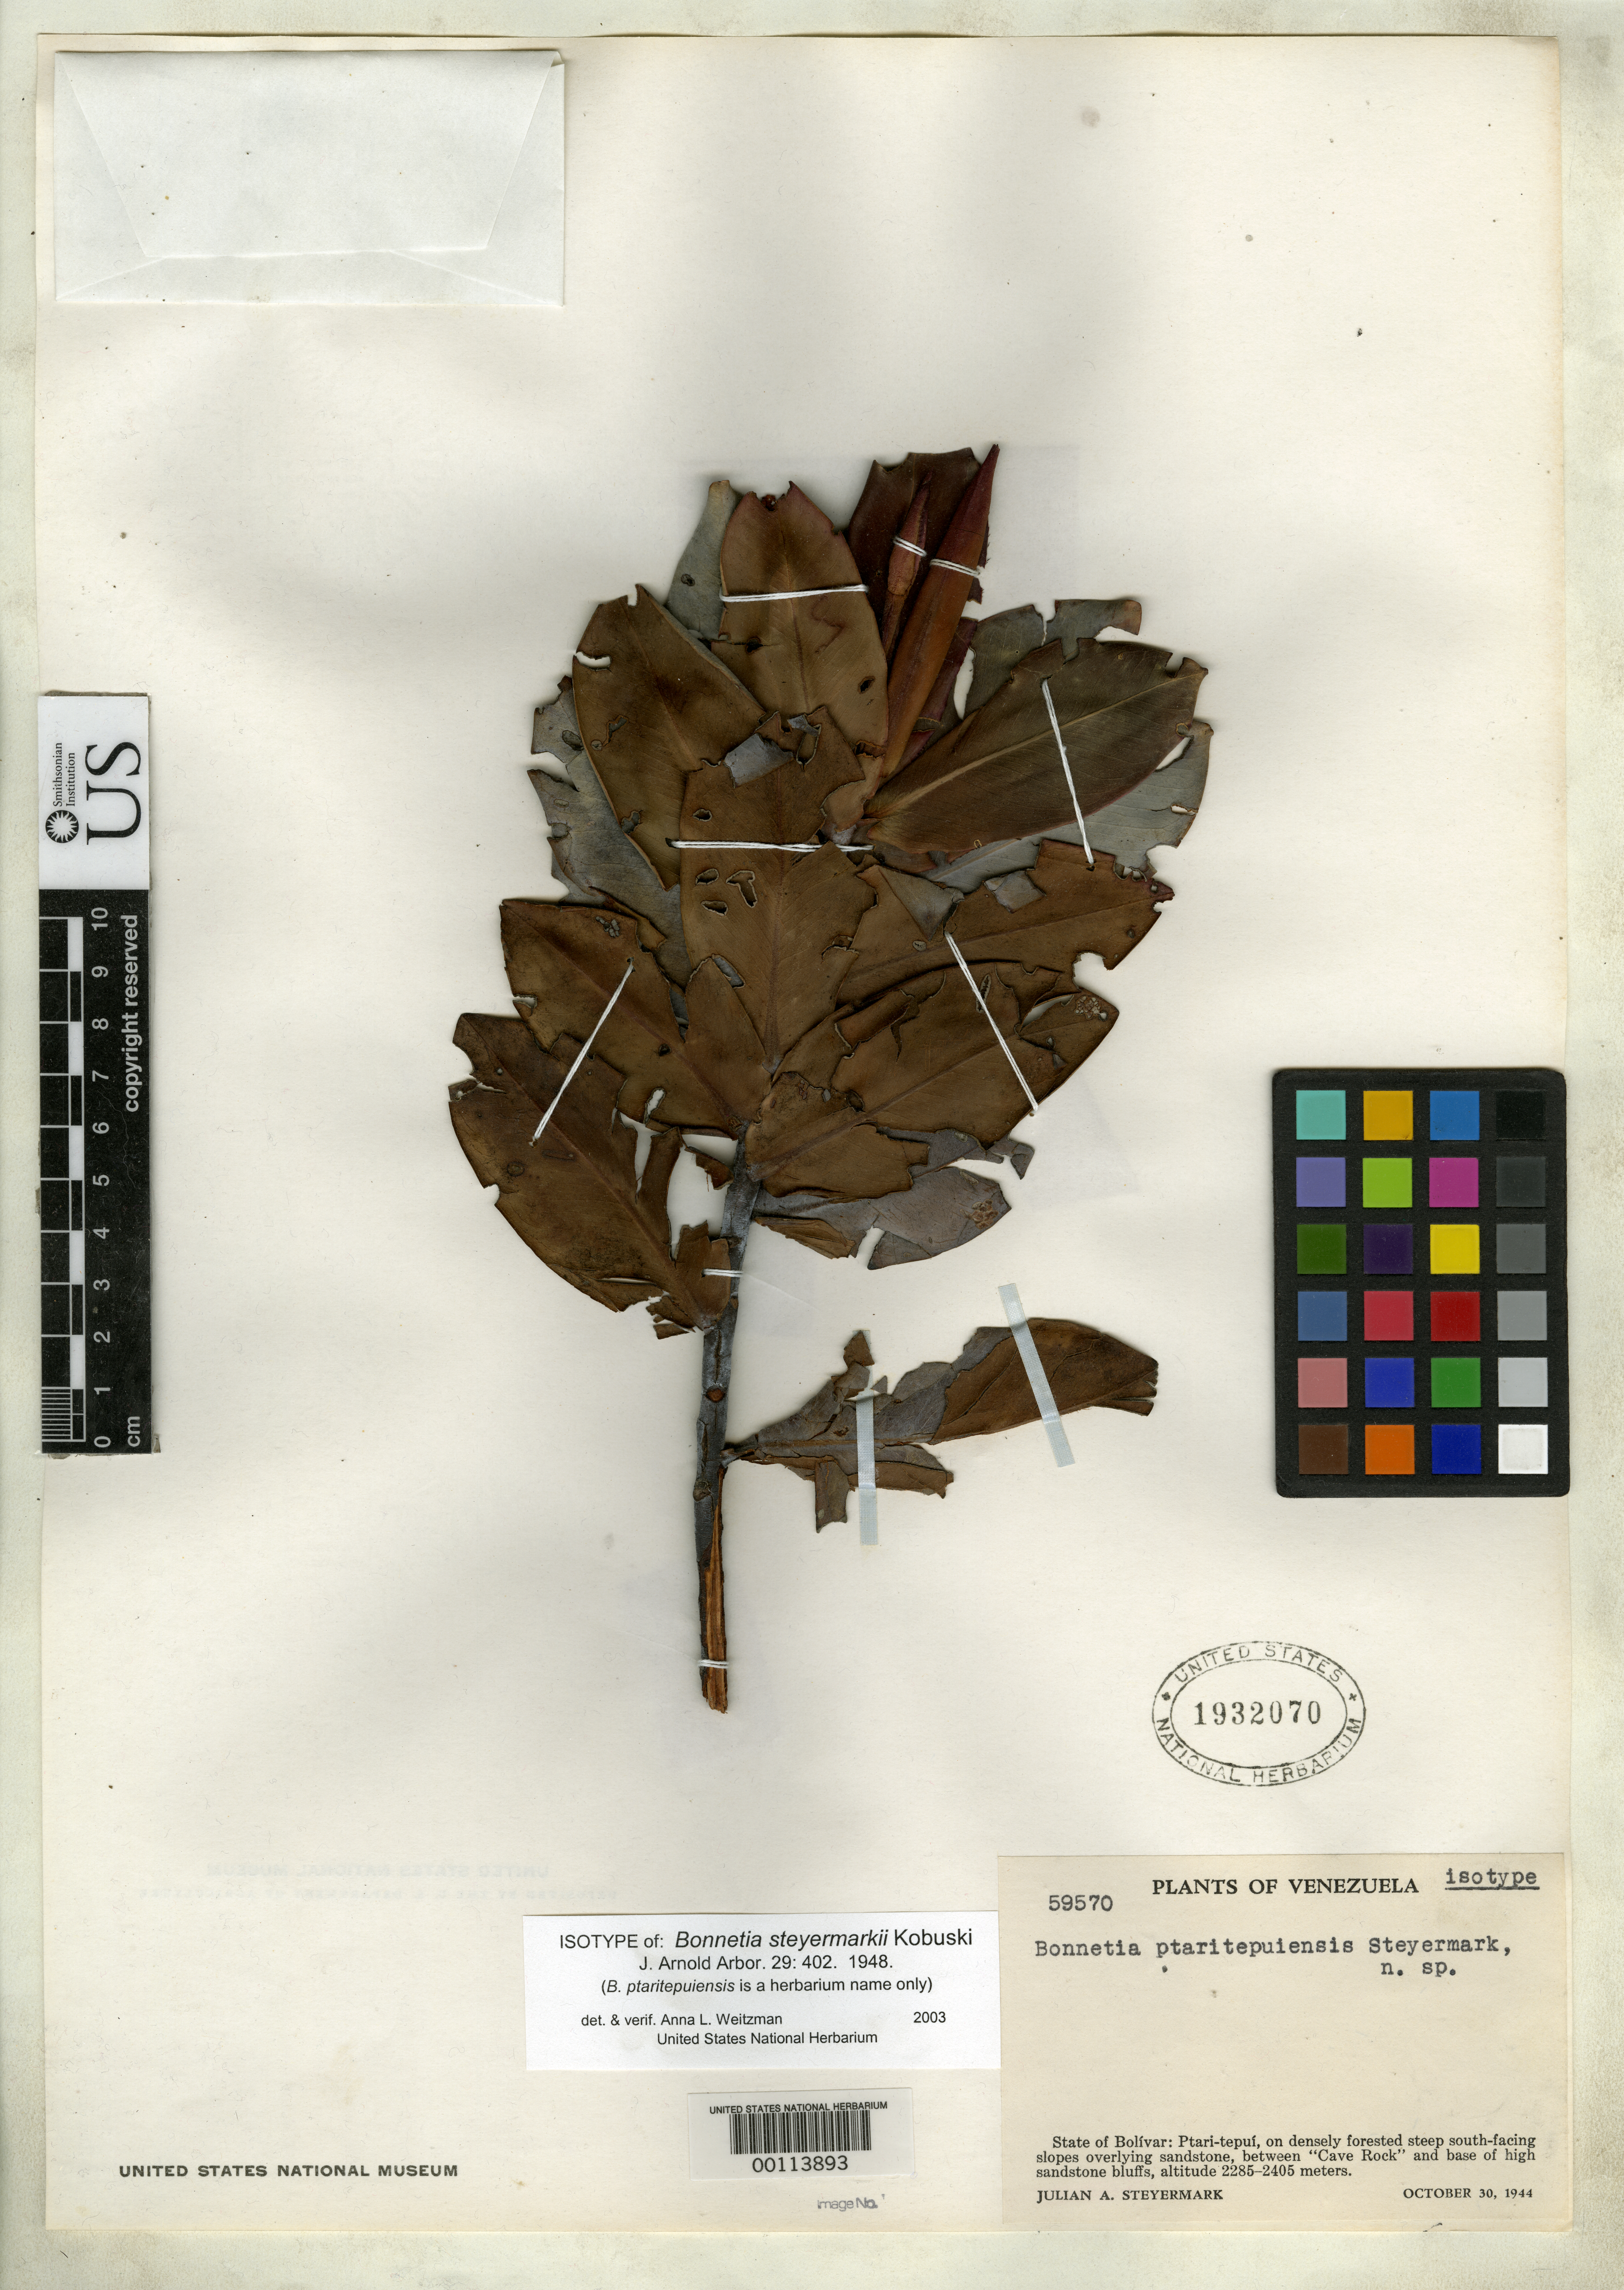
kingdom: Plantae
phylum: Tracheophyta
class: Magnoliopsida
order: Malpighiales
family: Bonnetiaceae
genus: Bonnetia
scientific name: Bonnetia steyermarkii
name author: Kobuski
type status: Isotype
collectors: J. Steyermark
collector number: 59570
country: Venezuela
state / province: Bolivar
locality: Ptari-tepui.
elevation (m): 2285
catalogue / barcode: US 1932070